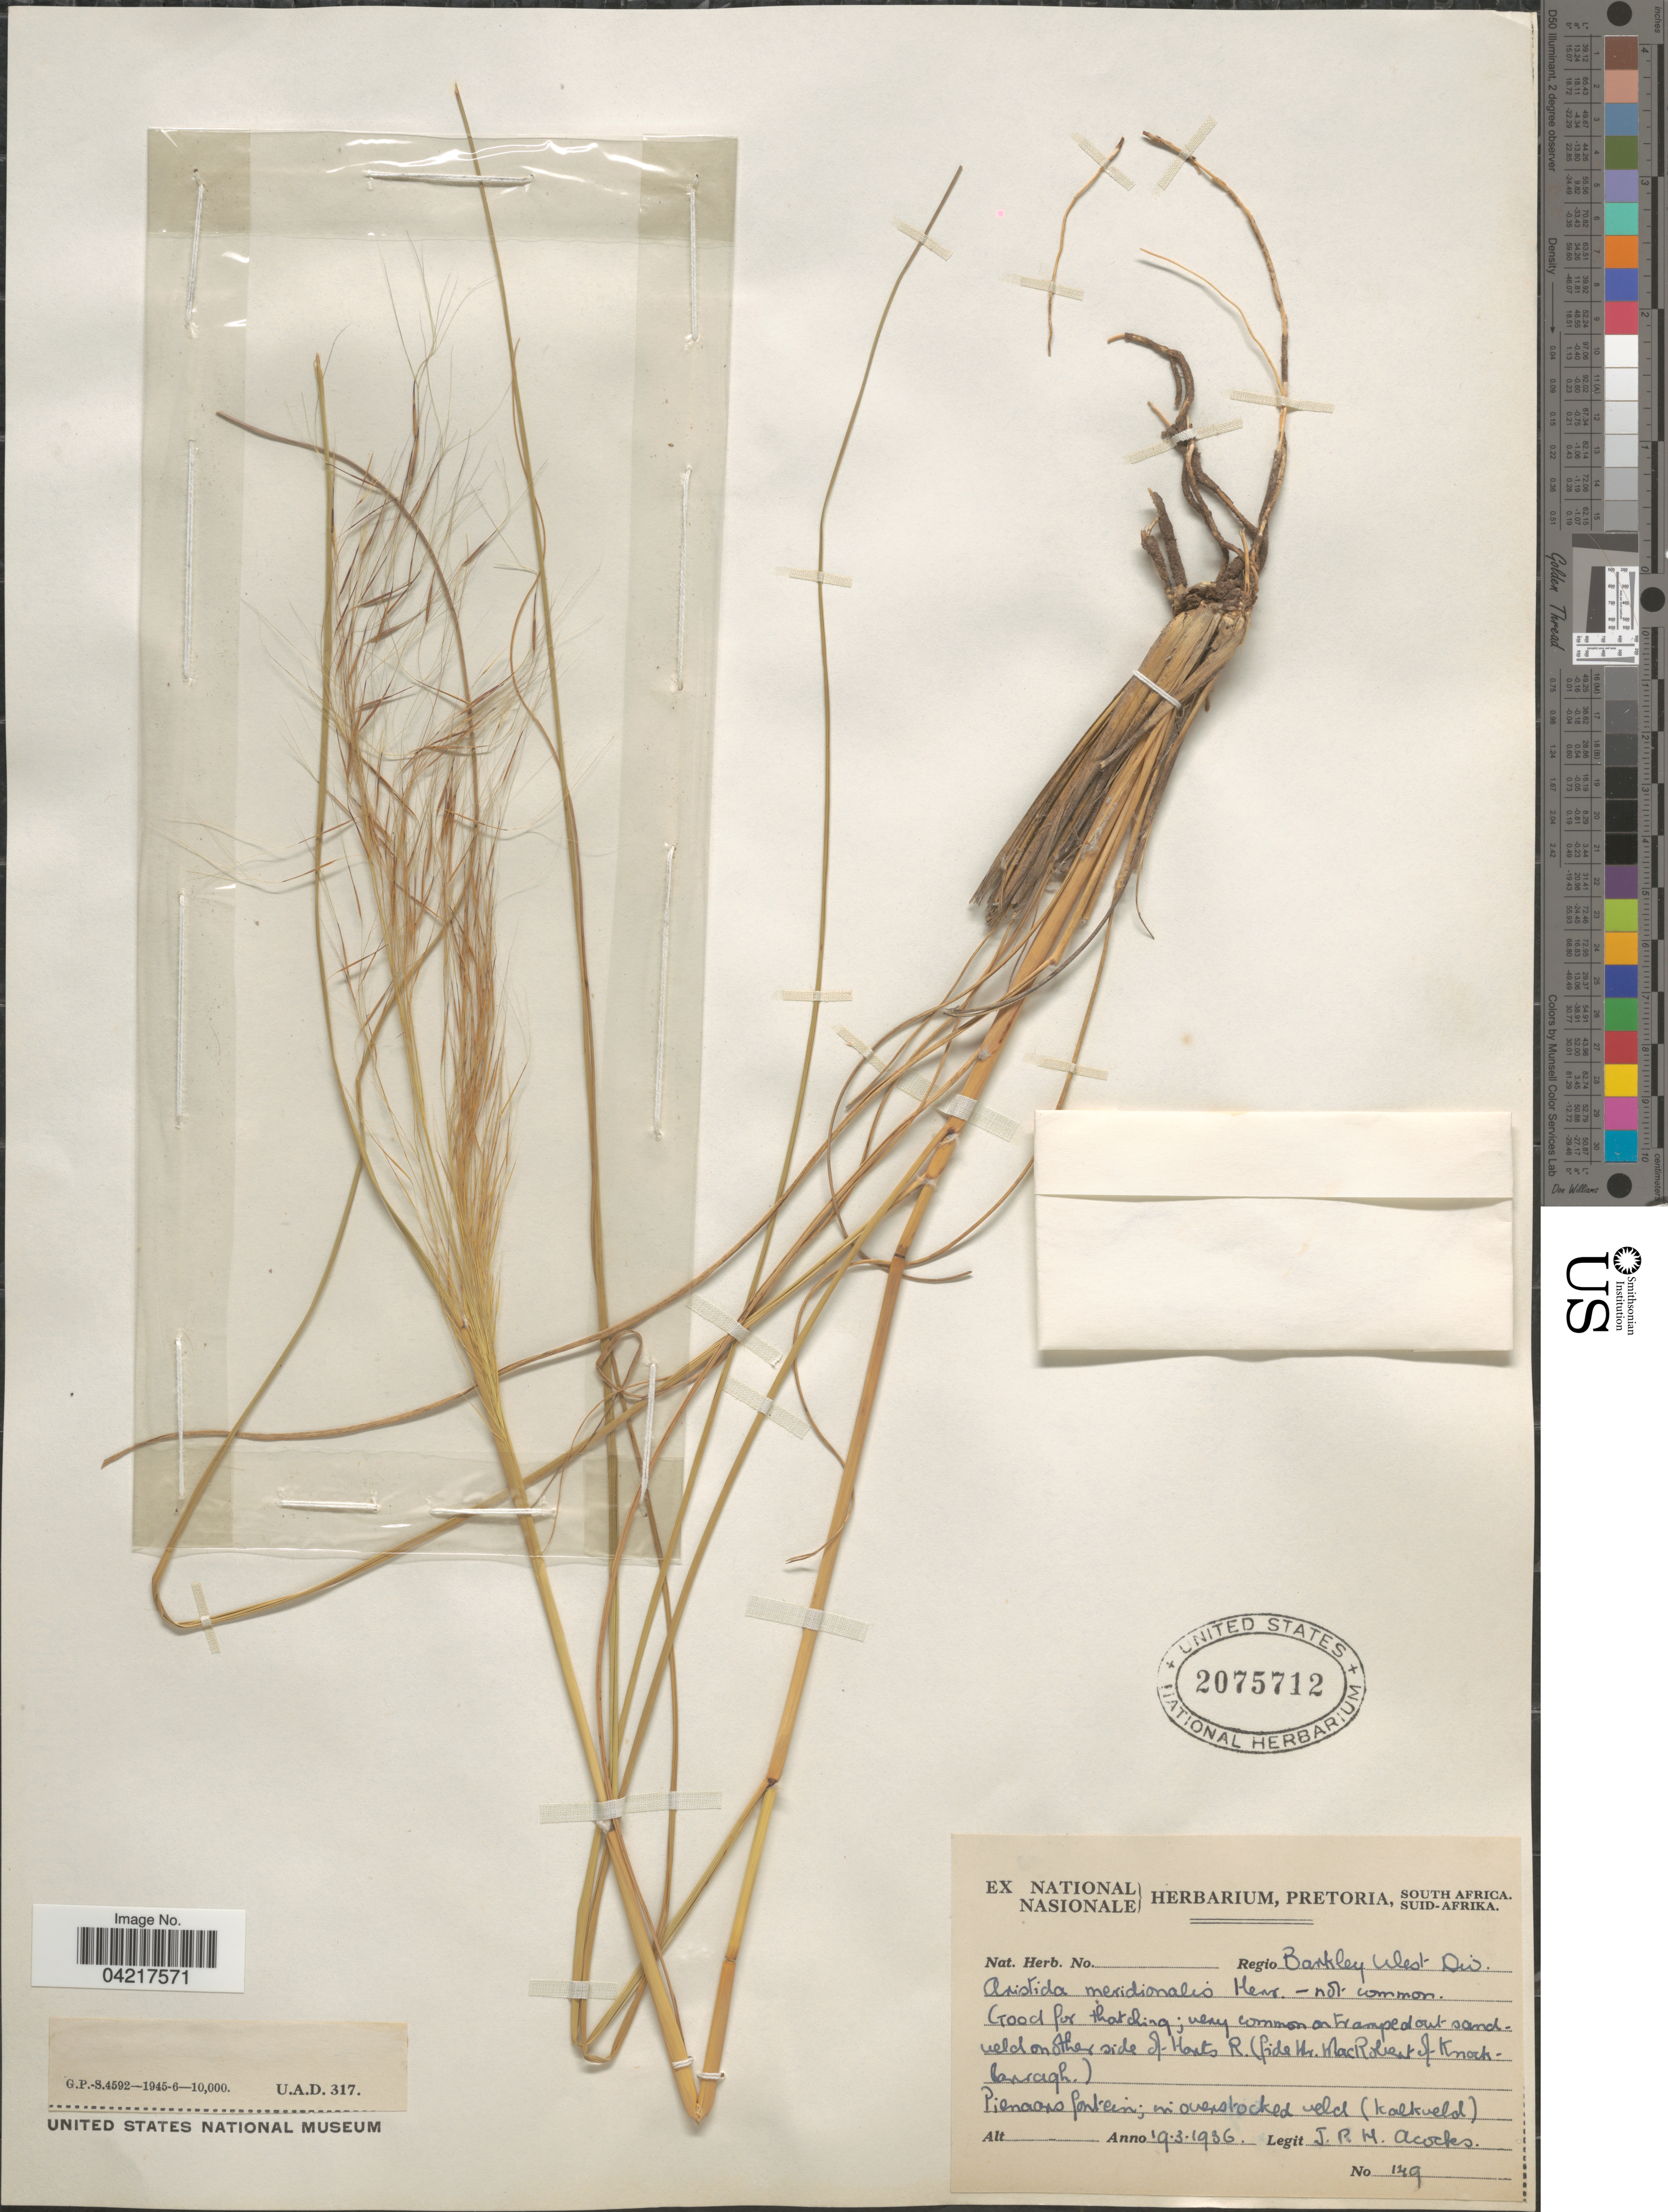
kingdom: Plantae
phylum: Tracheophyta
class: Liliopsida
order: Poales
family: Poaceae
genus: Aristida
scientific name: Aristida meridionalis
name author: Henr.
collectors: J. P. Acocks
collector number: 149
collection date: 1936-03-19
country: South Africa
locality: Regio Barkley West Div. Very common on Frampedout sandveld on other side of Houts R. Pienaars fontein in overstocked veld (kalkveld).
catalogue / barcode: US 2075712